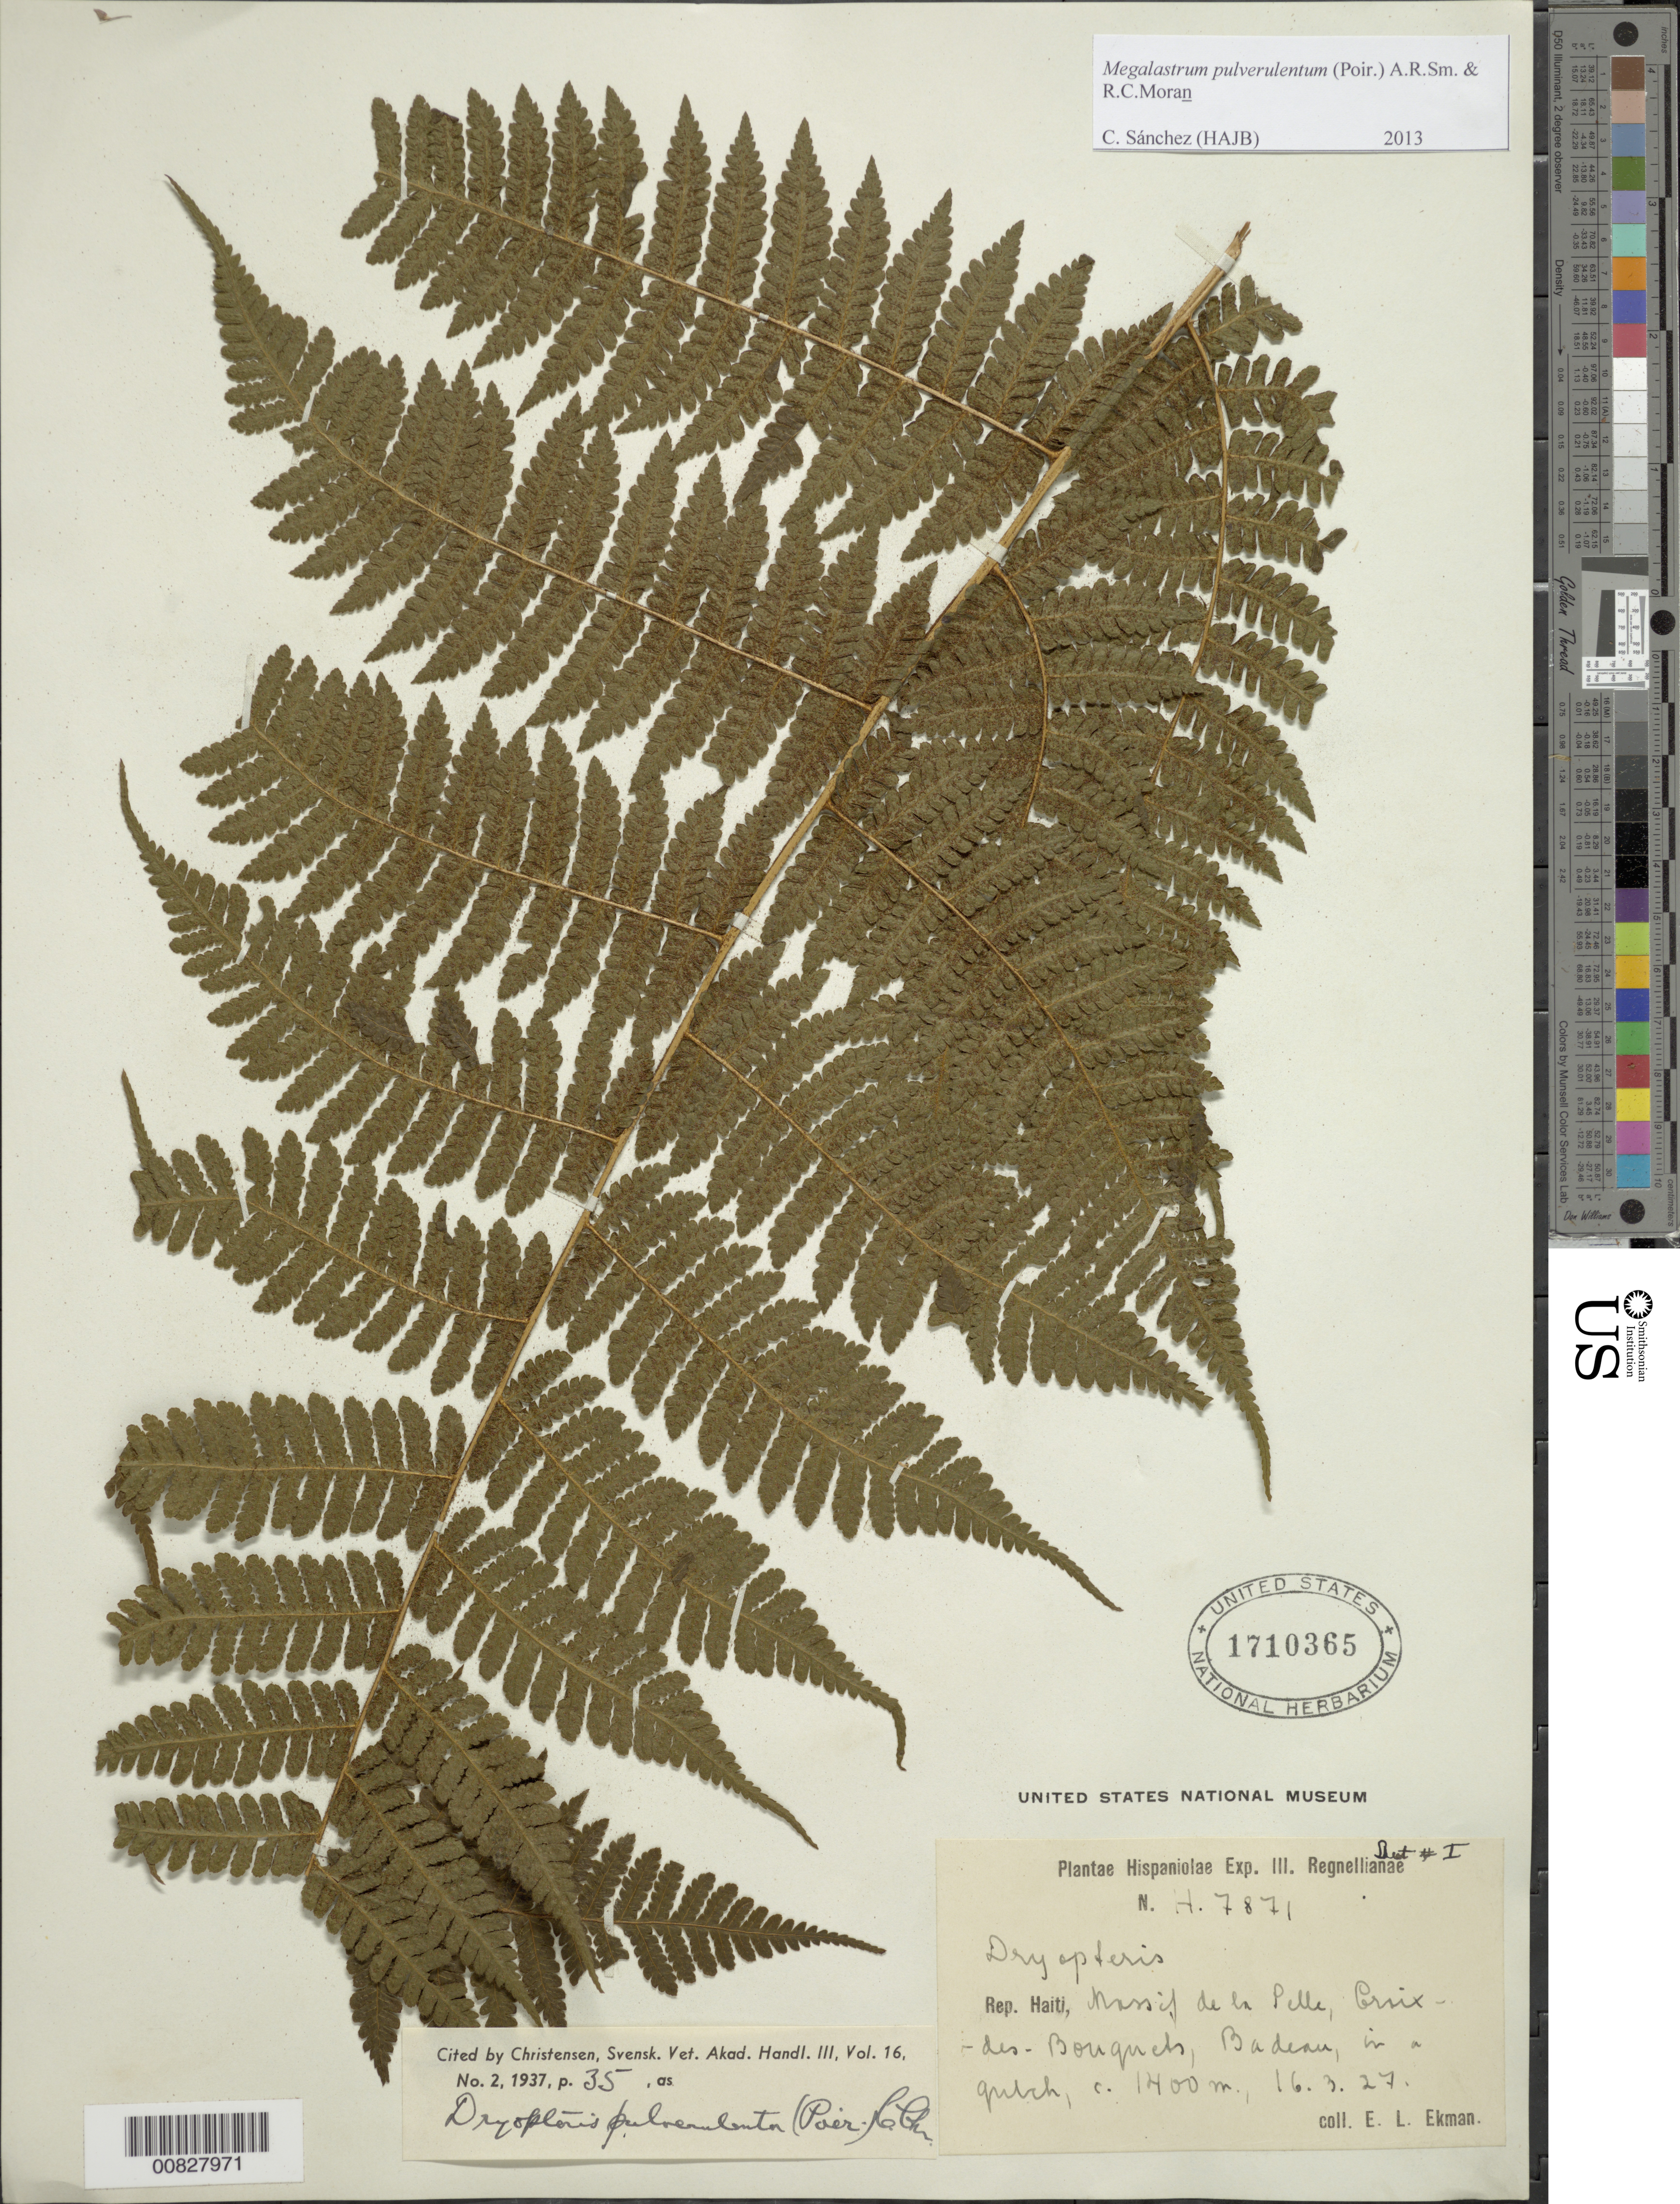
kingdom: Plantae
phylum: Tracheophyta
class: Polypodiopsida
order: Polypodiales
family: Dryopteridaceae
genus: Megalastrum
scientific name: Megalastrum pulverulentum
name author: (Poir.) A.R. Sm. & R.C. Moran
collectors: E. L. Ekman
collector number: H 7871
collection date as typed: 16 Mar 1927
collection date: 1927-03-16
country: Haiti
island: Hispaniola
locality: Massif de la Selle, Croix des Bouquets, Badeau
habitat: In a gulch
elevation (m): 1400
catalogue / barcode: US 1710365